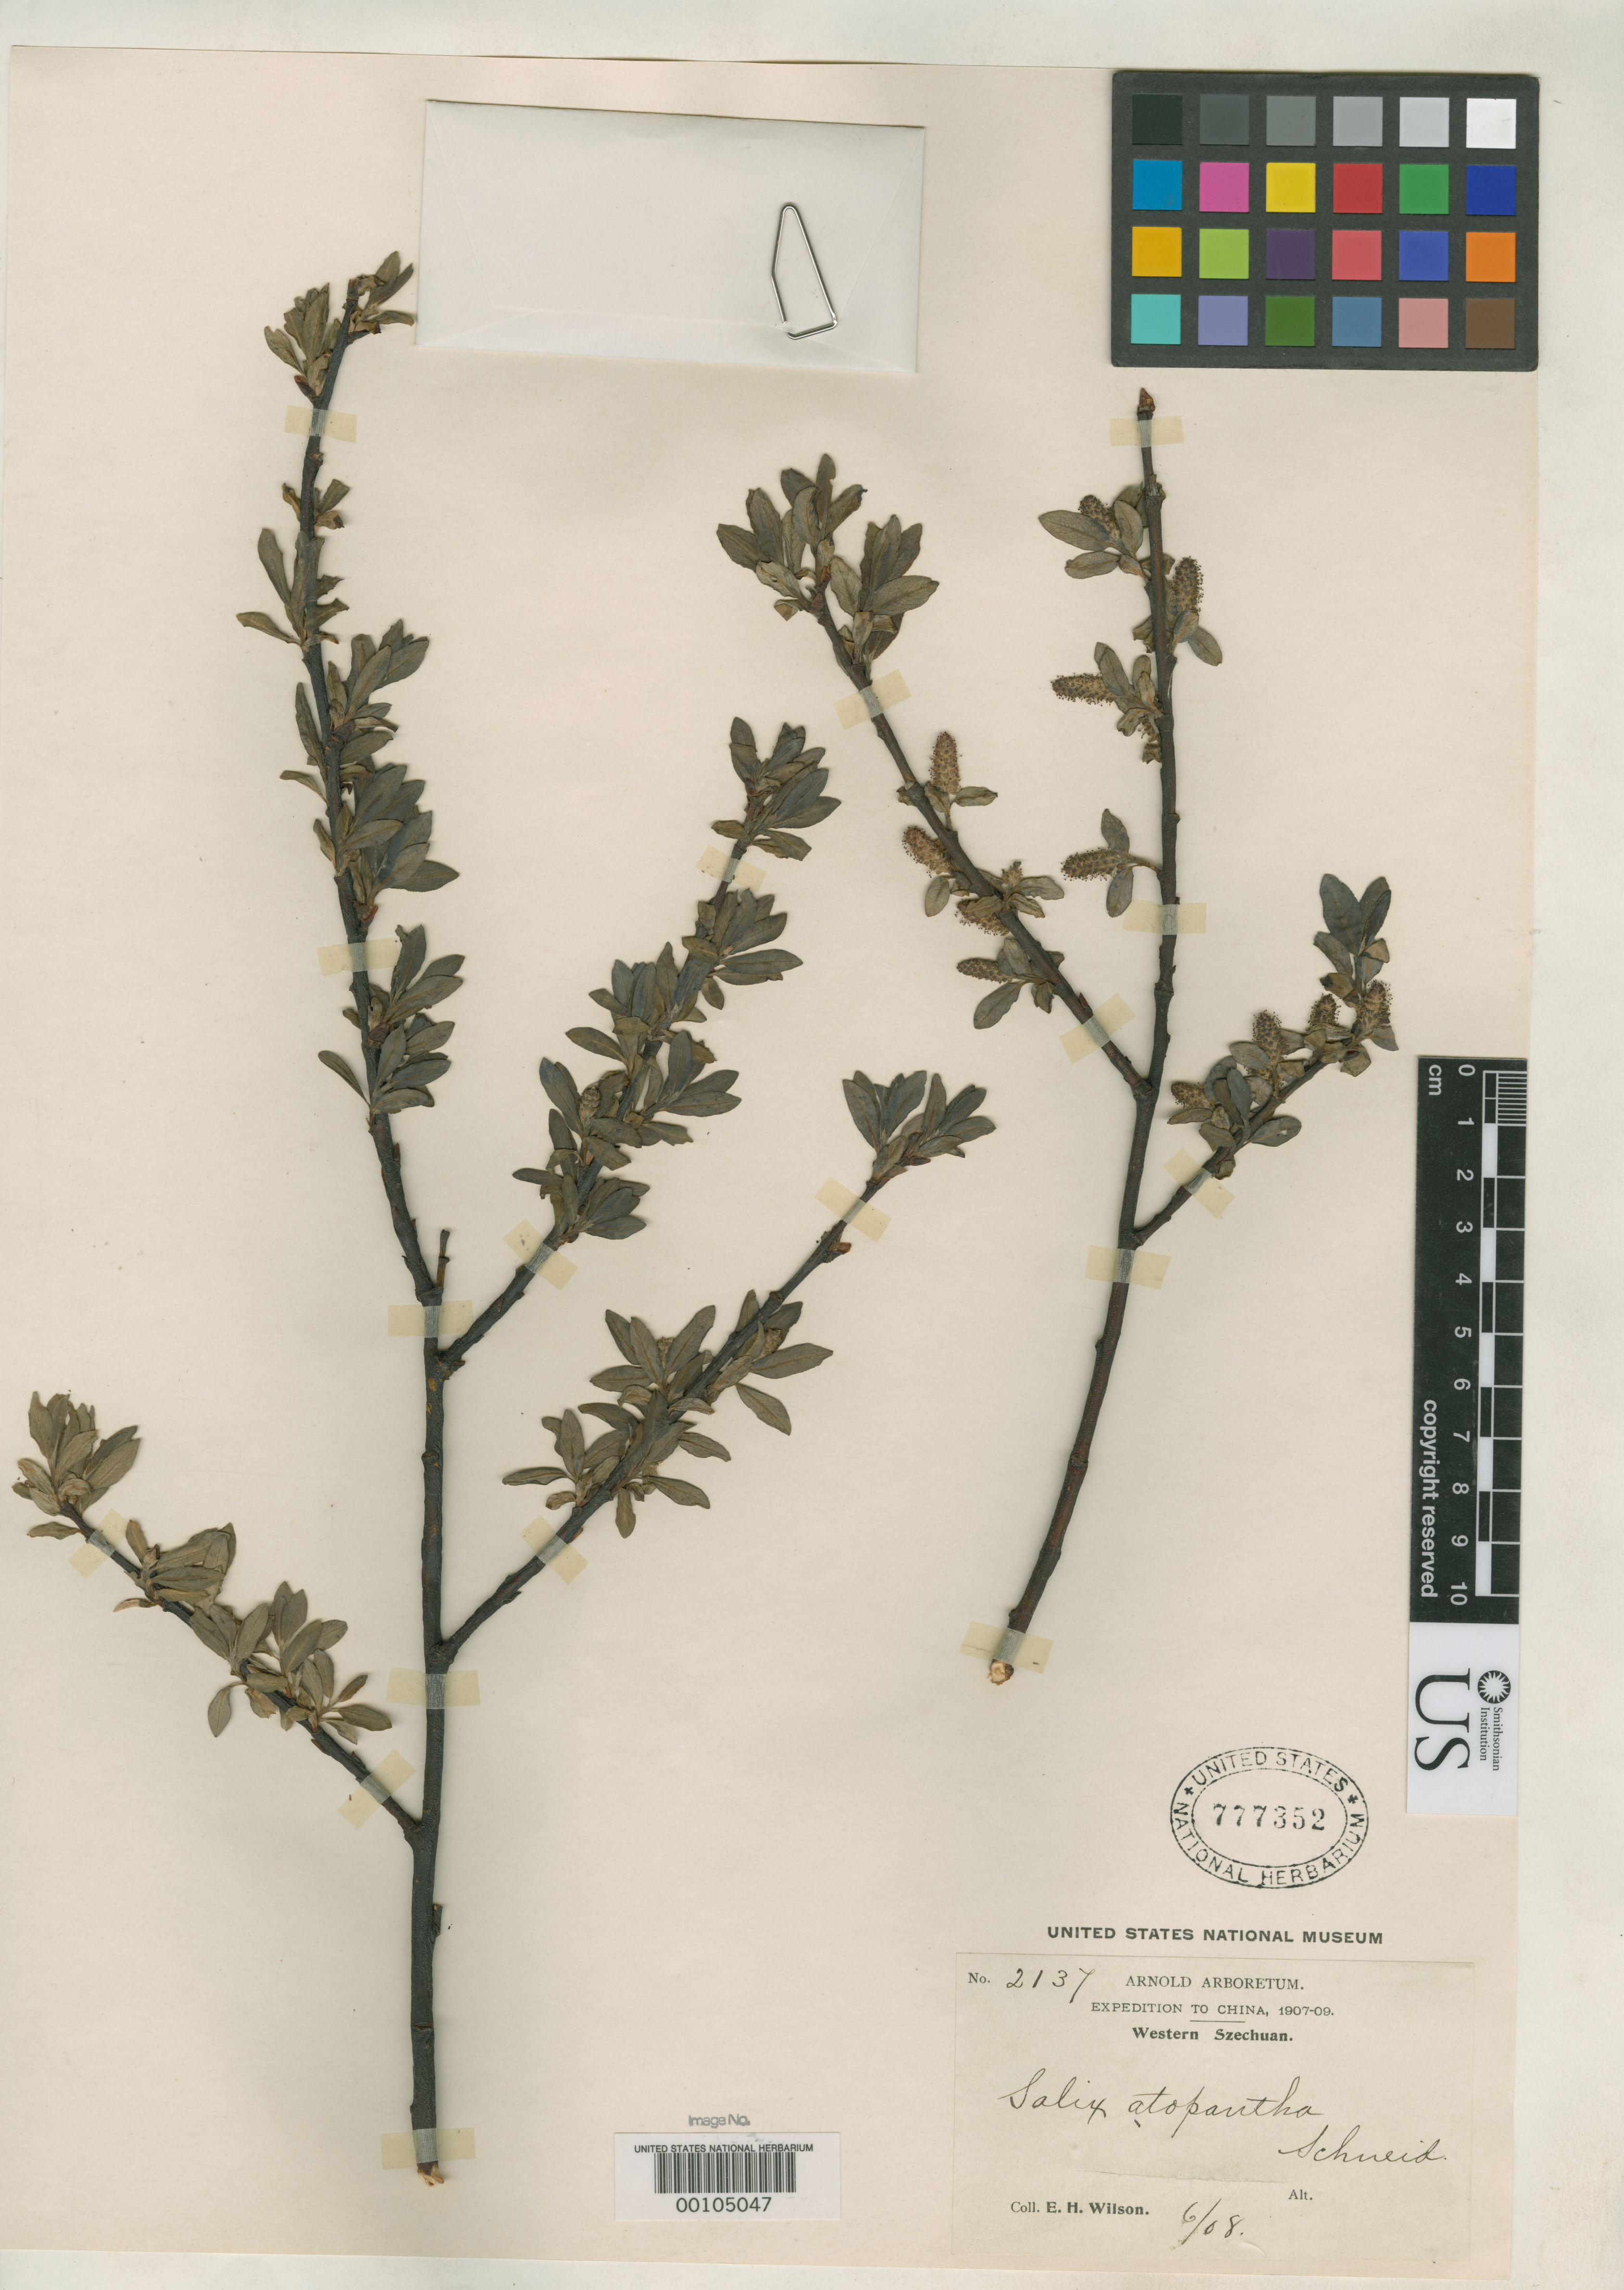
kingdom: Plantae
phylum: Tracheophyta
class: Magnoliopsida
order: Malpighiales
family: Salicaceae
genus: Salix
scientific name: Salix atopantha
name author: C.K. Schneid. in Sarg.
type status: Paratype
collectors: E. H. Wilson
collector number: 2137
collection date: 1908-06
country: China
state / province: Sichuan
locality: Western Szechuan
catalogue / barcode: US 777352